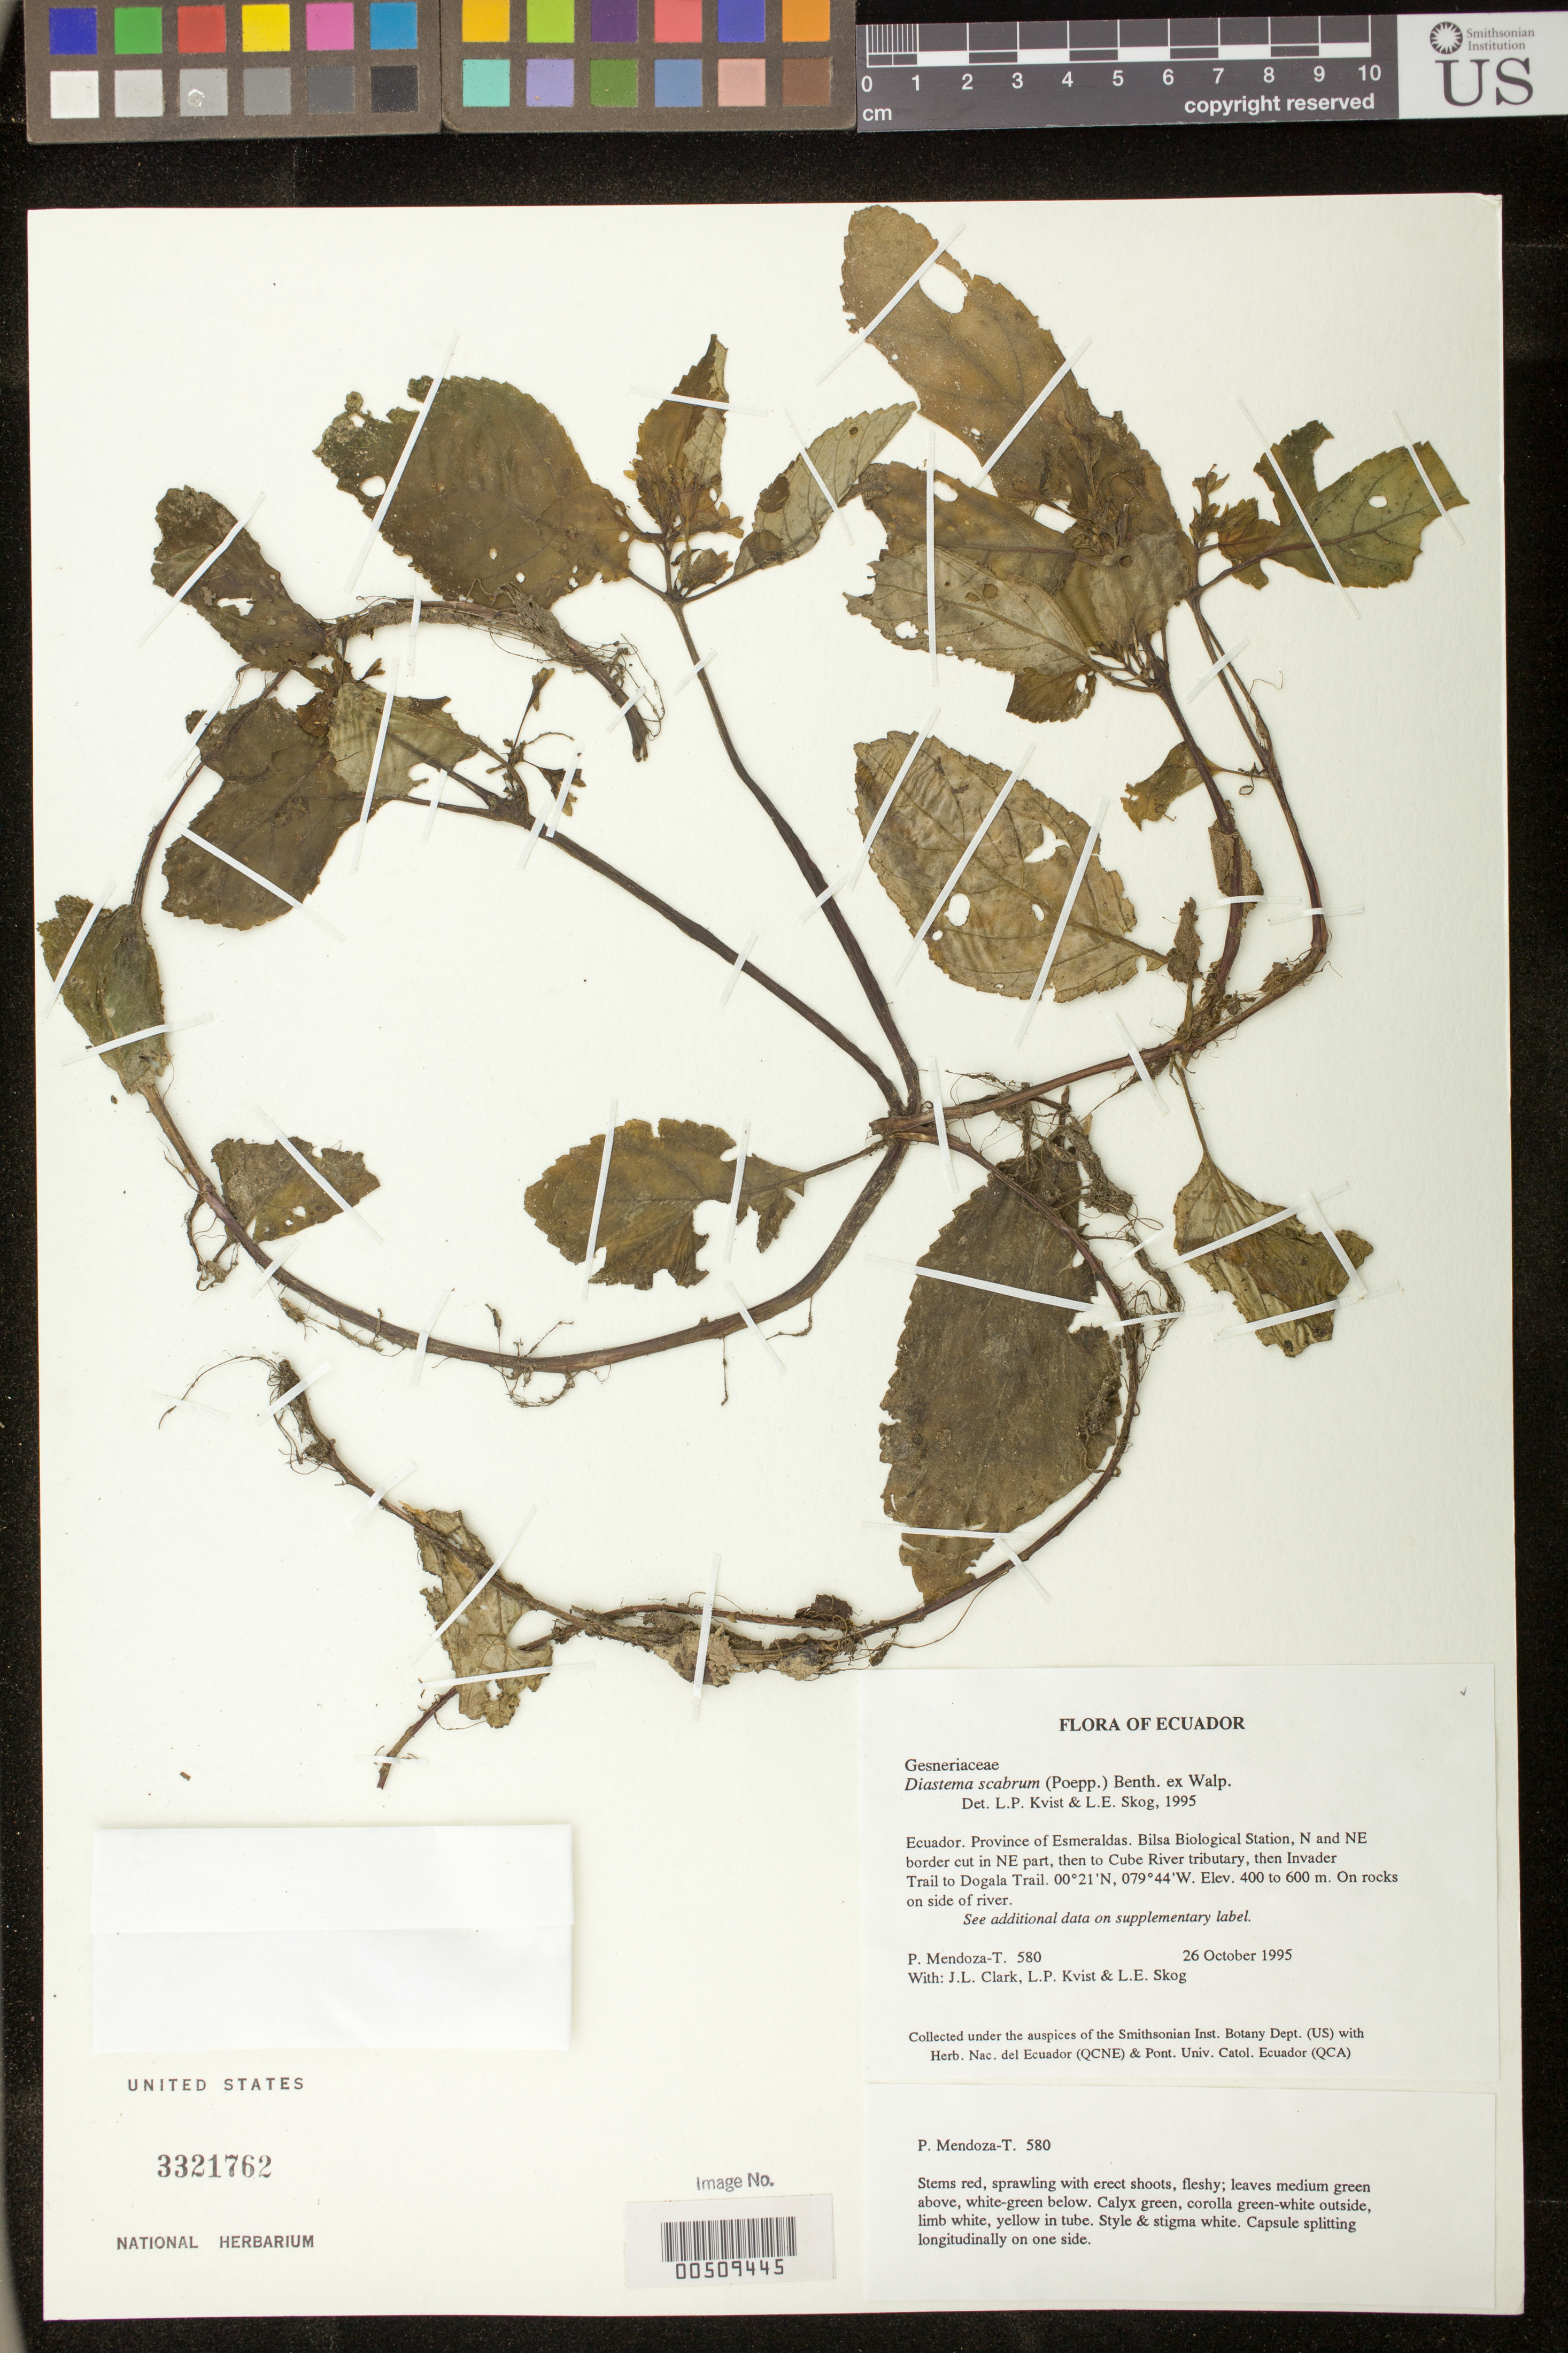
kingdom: Plantae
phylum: Tracheophyta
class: Magnoliopsida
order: Lamiales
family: Gesneriaceae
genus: Diastema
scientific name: Diastema scabrum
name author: (Poepp.) Benth. ex Walp.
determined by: Skog, Laurence E.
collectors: P. Mendoza-T., J. L. Clark, L. P. Kvist & L. E. Skog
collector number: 580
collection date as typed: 26 Oct 1995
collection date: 1995-10-26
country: Ecuador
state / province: Esmeraldas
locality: Bilsa Biological Station, N and NE border cut in NE part, then to Cube River tributary, then Invader Trail to Dogala Trail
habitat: On rocks on side of river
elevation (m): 400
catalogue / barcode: US 3321762